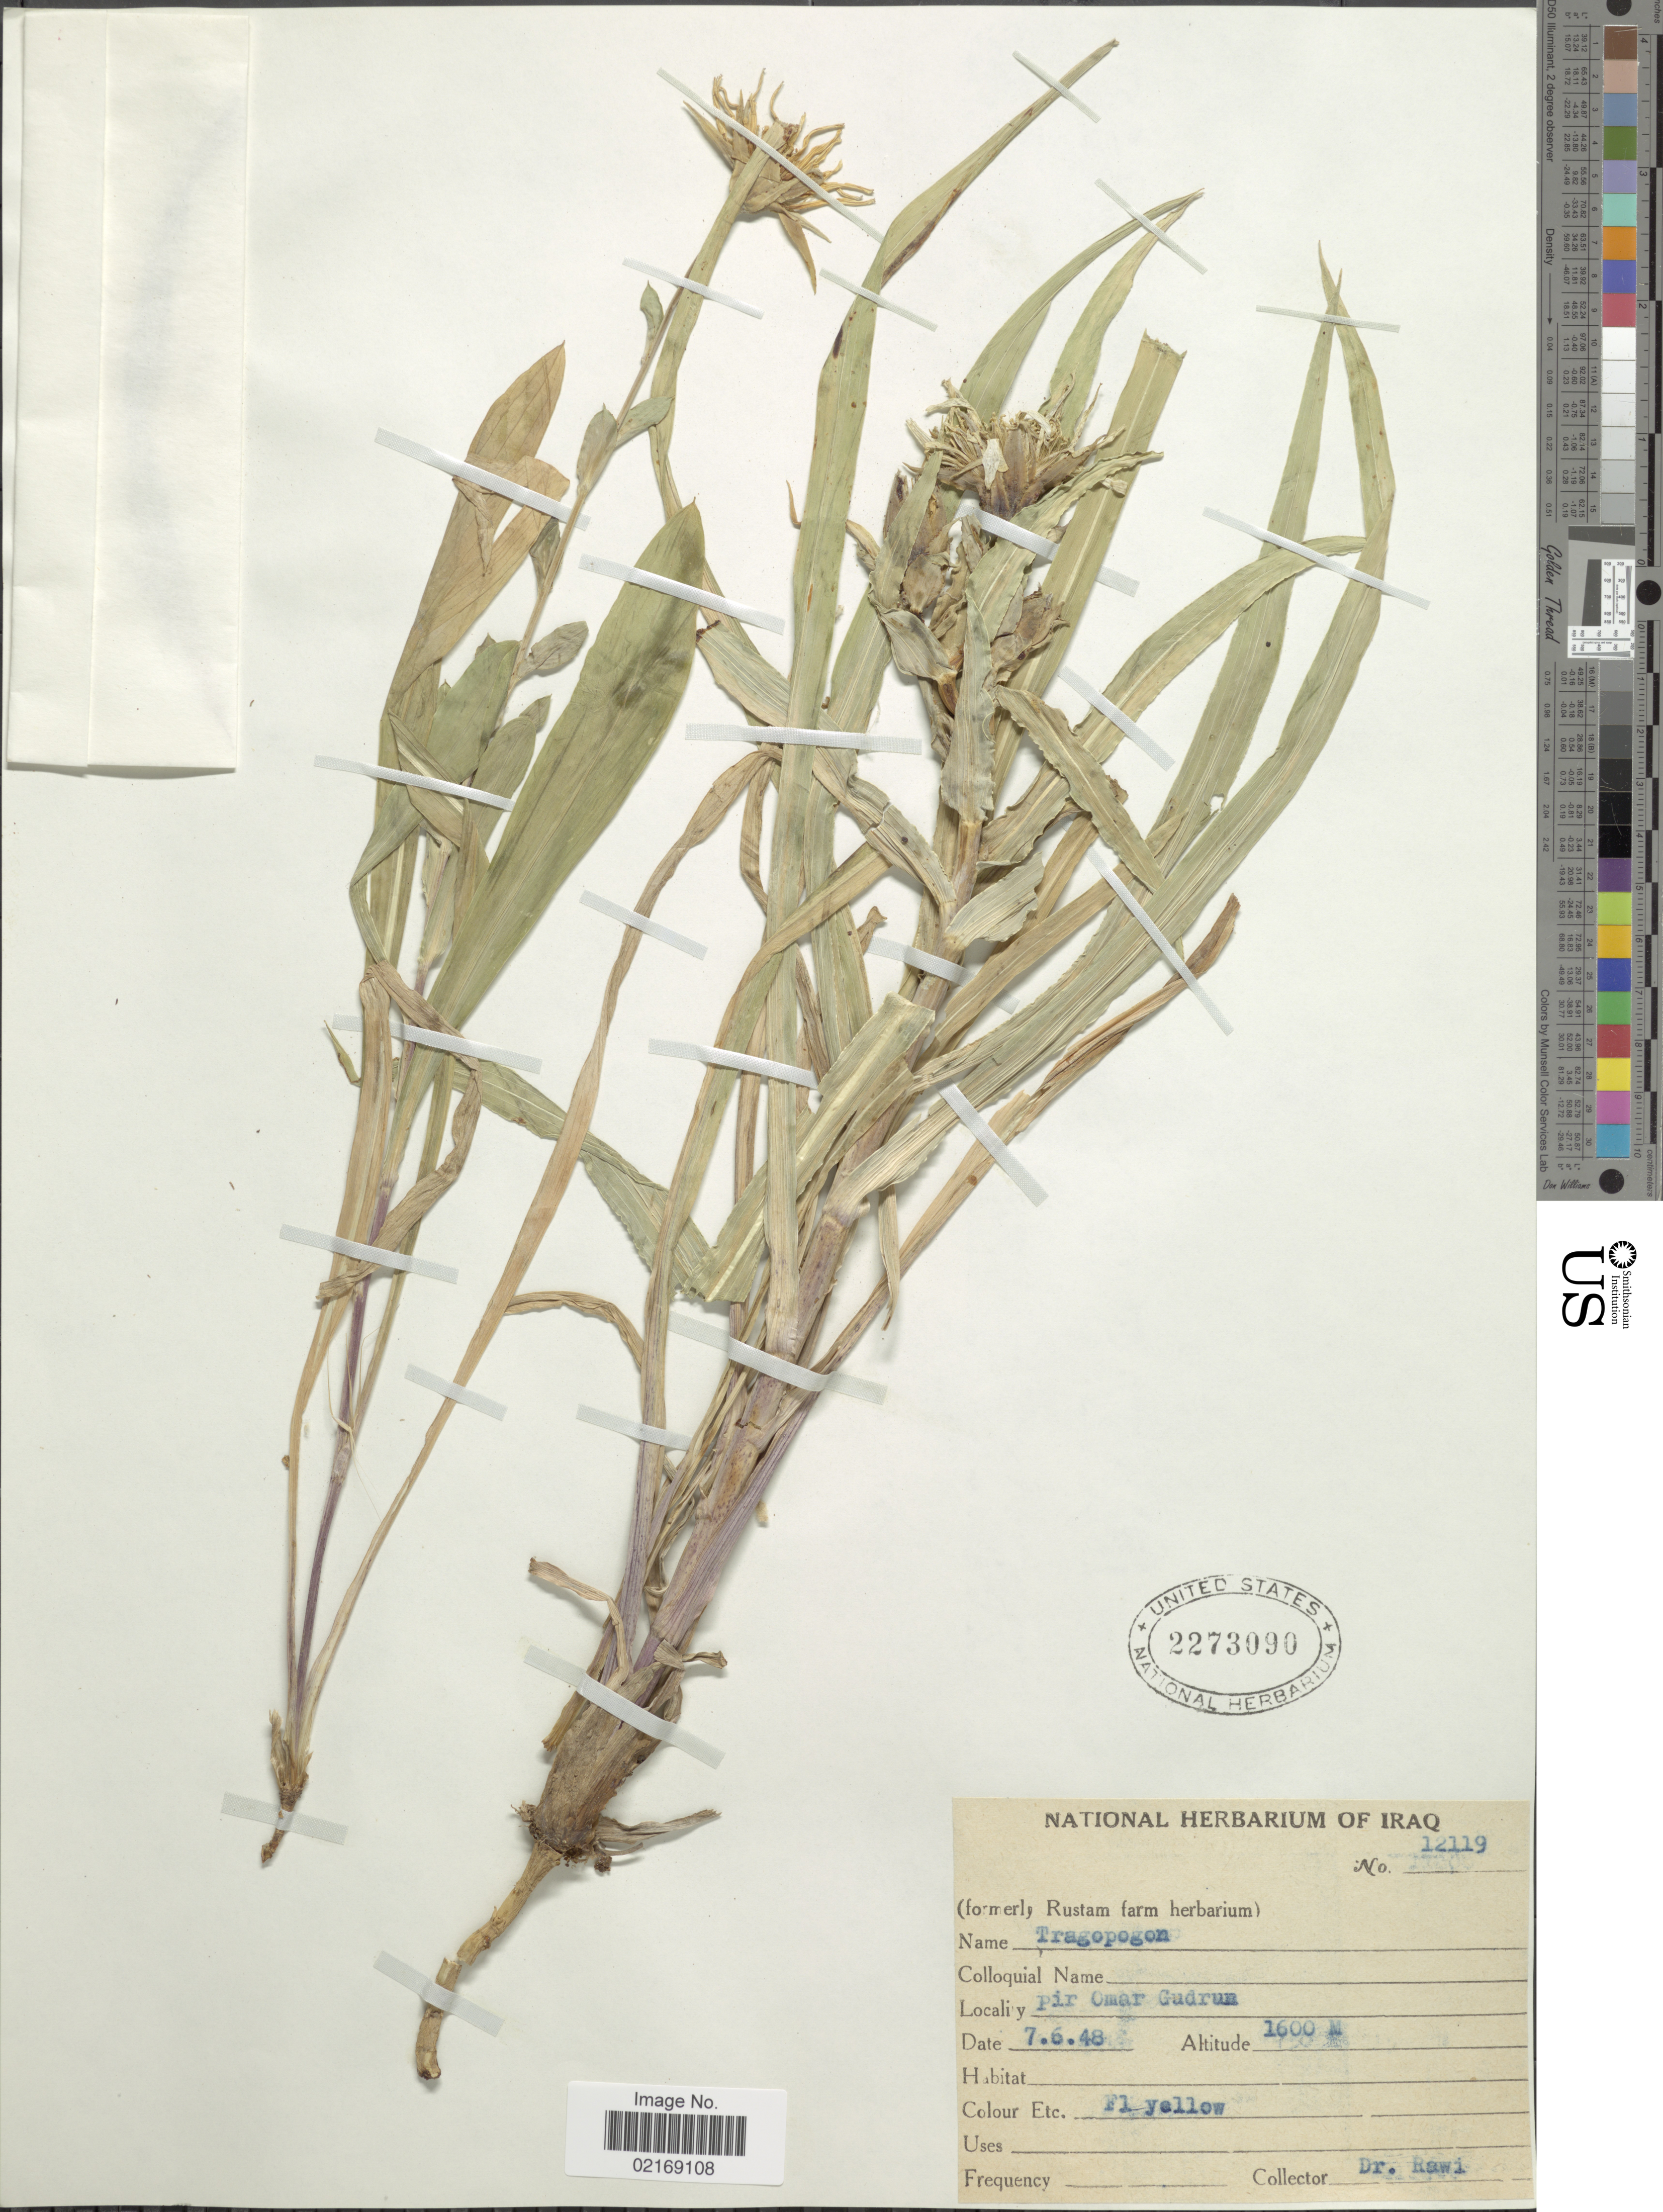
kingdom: Plantae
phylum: Tracheophyta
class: Magnoliopsida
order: Asterales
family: Asteraceae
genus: Tragopogon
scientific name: Tragopogon sp.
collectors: -. Rawi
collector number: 12119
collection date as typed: Transcribed d/m/y: 7/6/48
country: Iraq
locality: Pir Omar Gudrun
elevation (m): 1600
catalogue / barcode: US 2273090